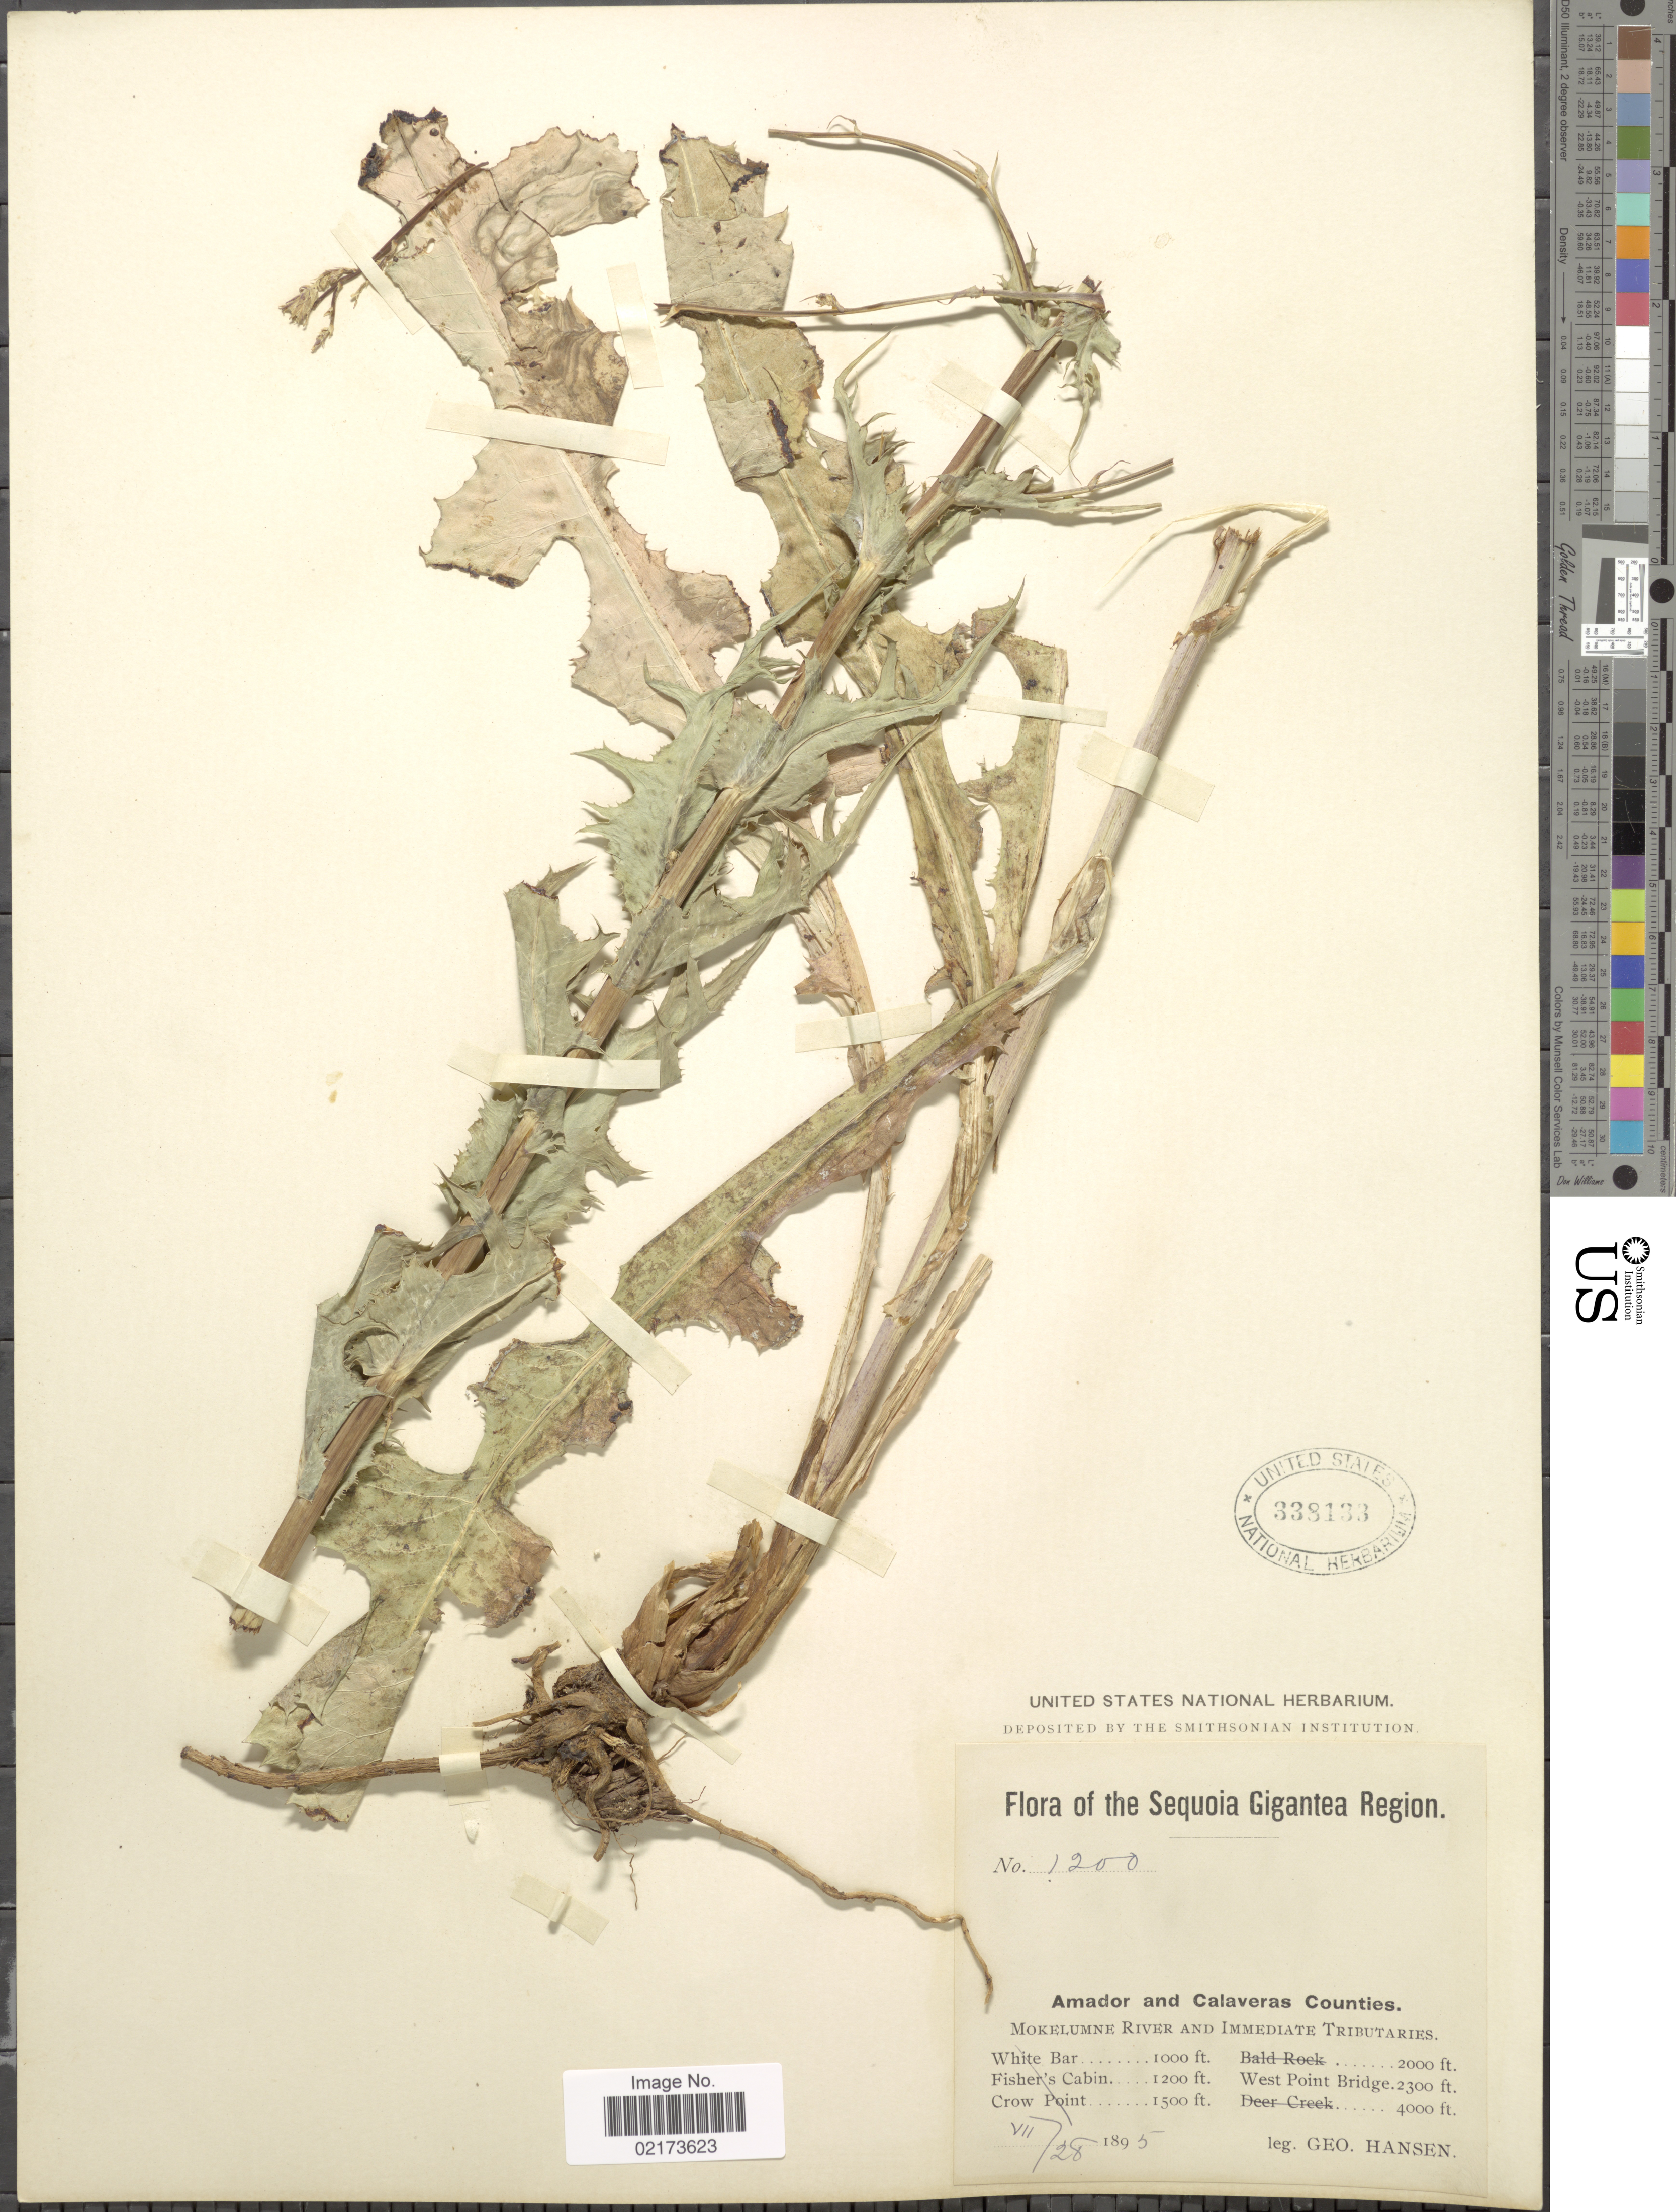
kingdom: Plantae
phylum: Tracheophyta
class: Magnoliopsida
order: Asterales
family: Asteraceae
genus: Lactuca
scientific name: Lactuca serriola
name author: L.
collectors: G. Hansen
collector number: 1200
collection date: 1895-07-28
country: United States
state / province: California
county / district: Calaveras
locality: Sequoia Gigantea Region, Amador and Calaveras Counties, Mokelumne River and Immediate Tributaries, West Point Bridge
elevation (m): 701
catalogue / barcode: US 338133